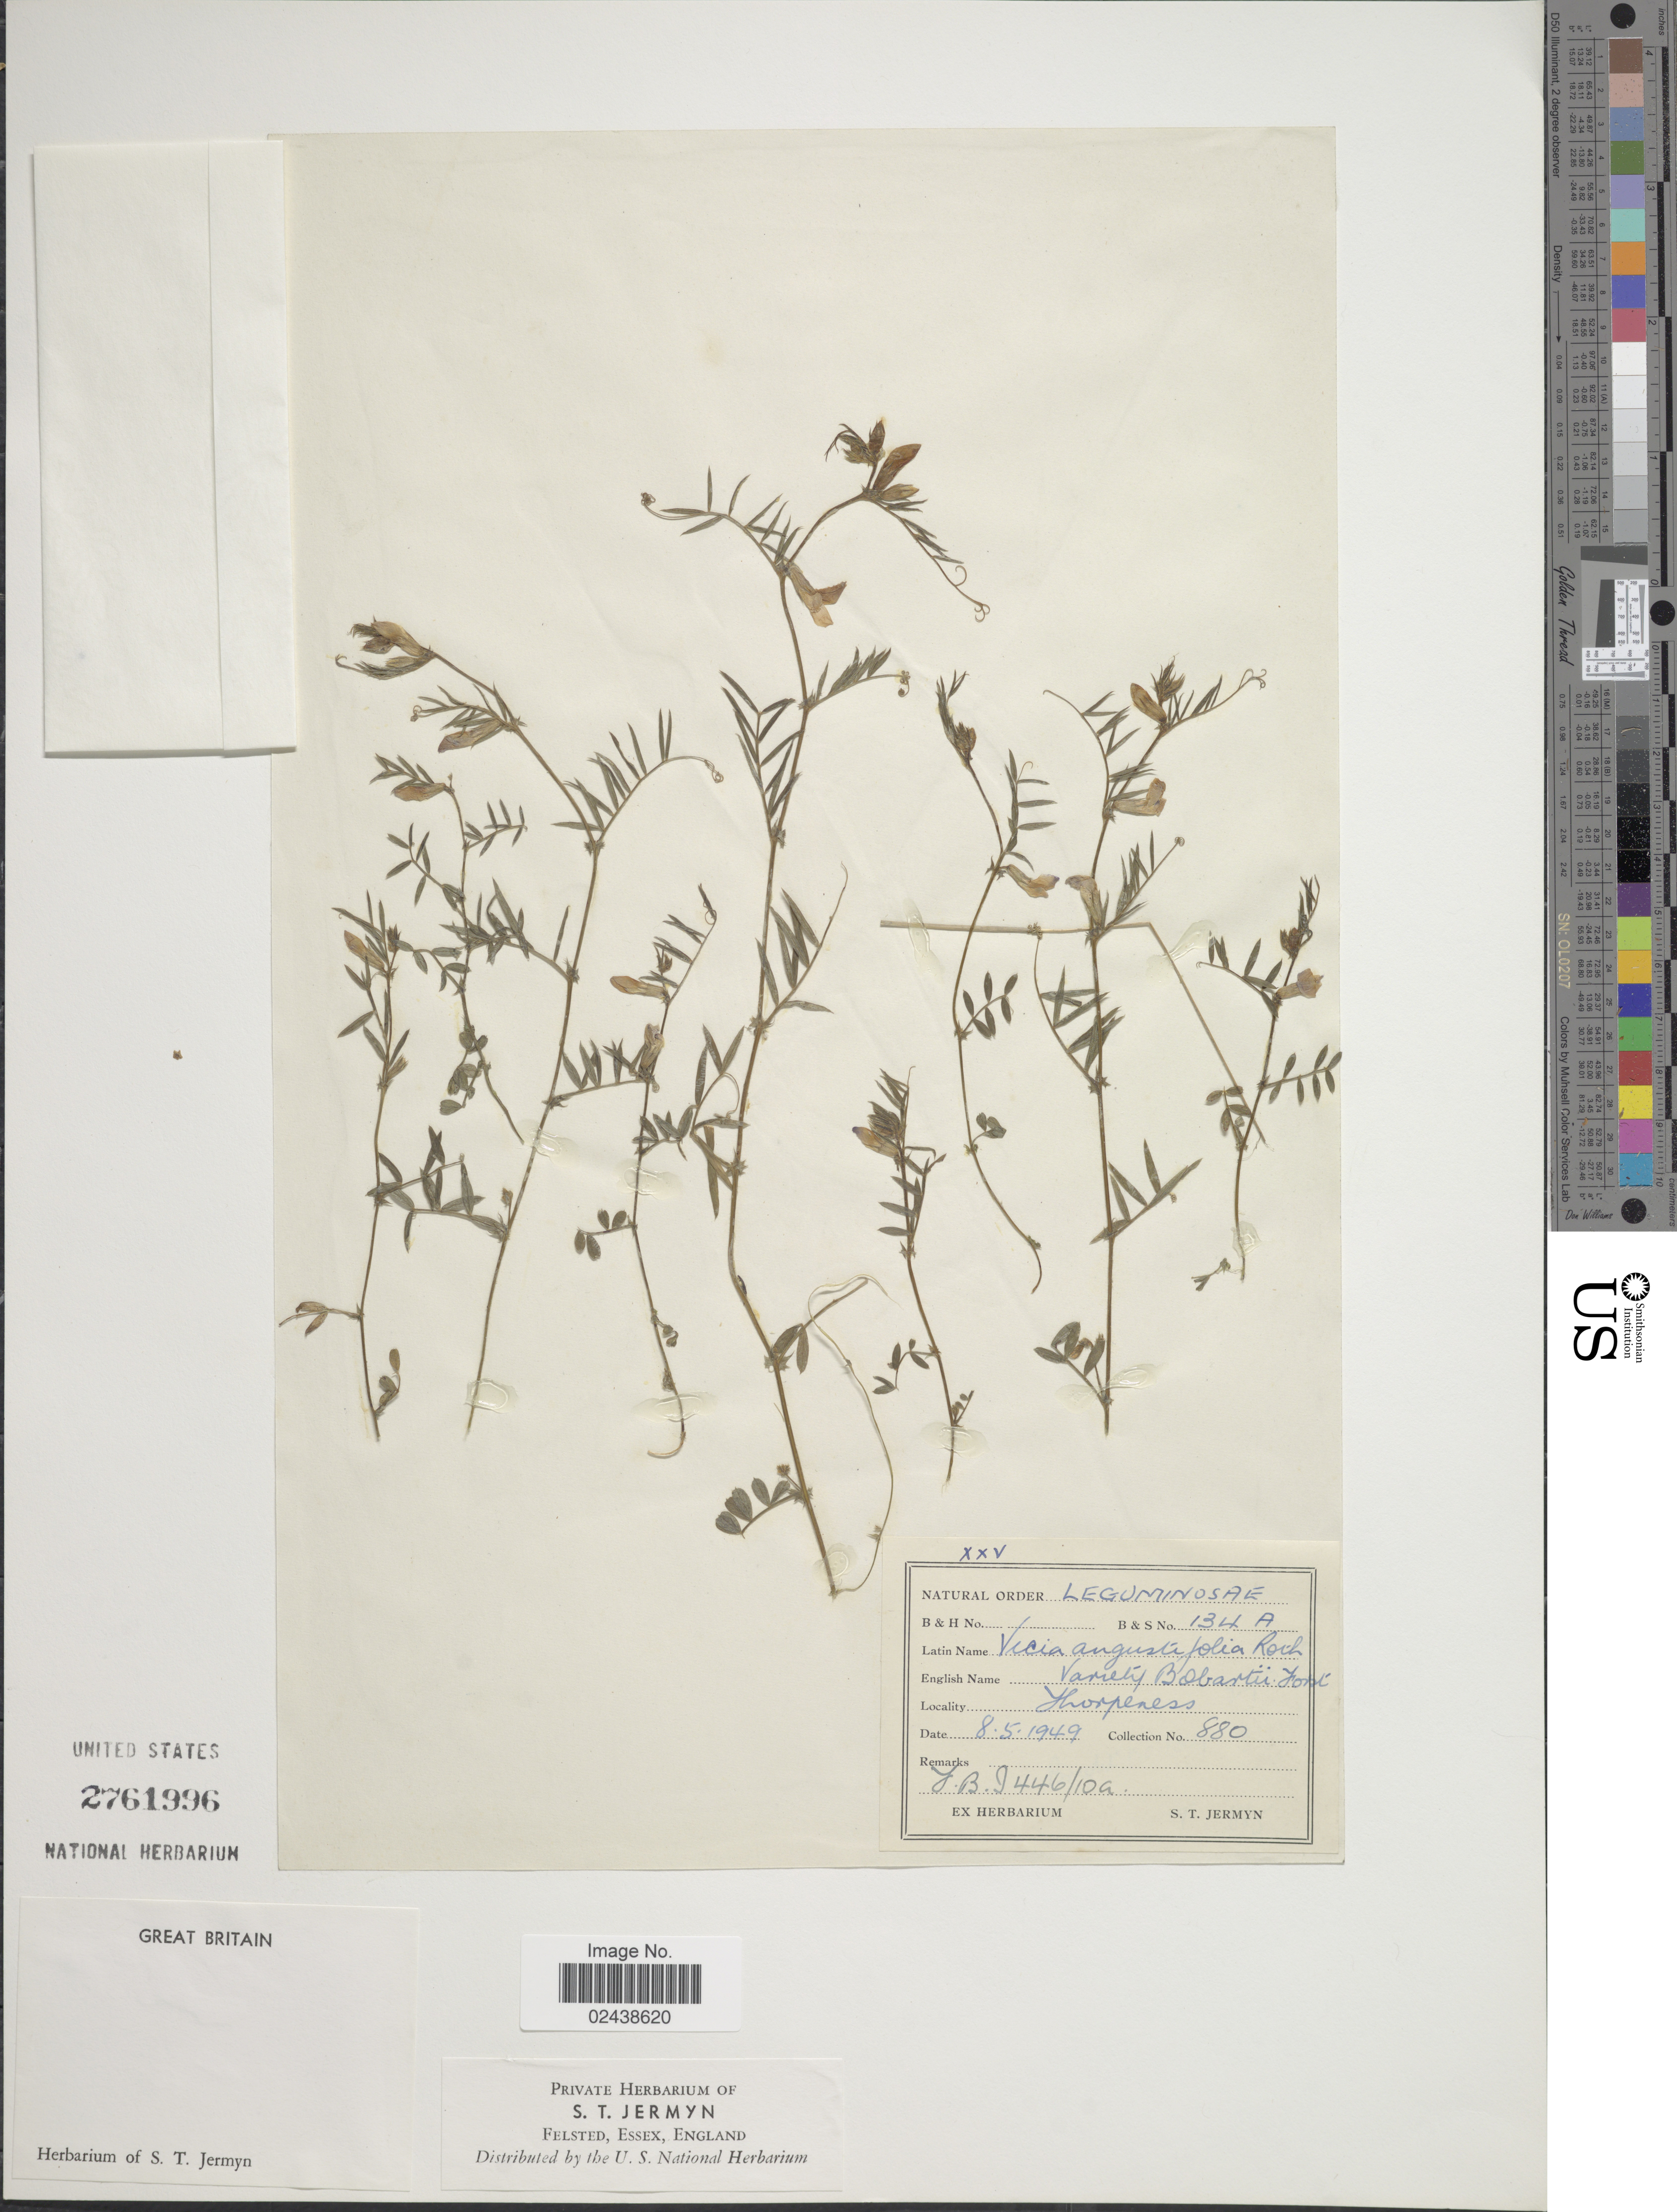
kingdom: Plantae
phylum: Tracheophyta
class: Magnoliopsida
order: Fabales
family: Fabaceae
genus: Vicia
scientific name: Vicia angustifolia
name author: L.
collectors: ex herb. S. T. Jermyn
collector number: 134A/880/J.B.I.446/10a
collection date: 1949-05-08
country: United Kingdom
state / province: England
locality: Great Britain. Thorpeness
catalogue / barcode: US 2761996